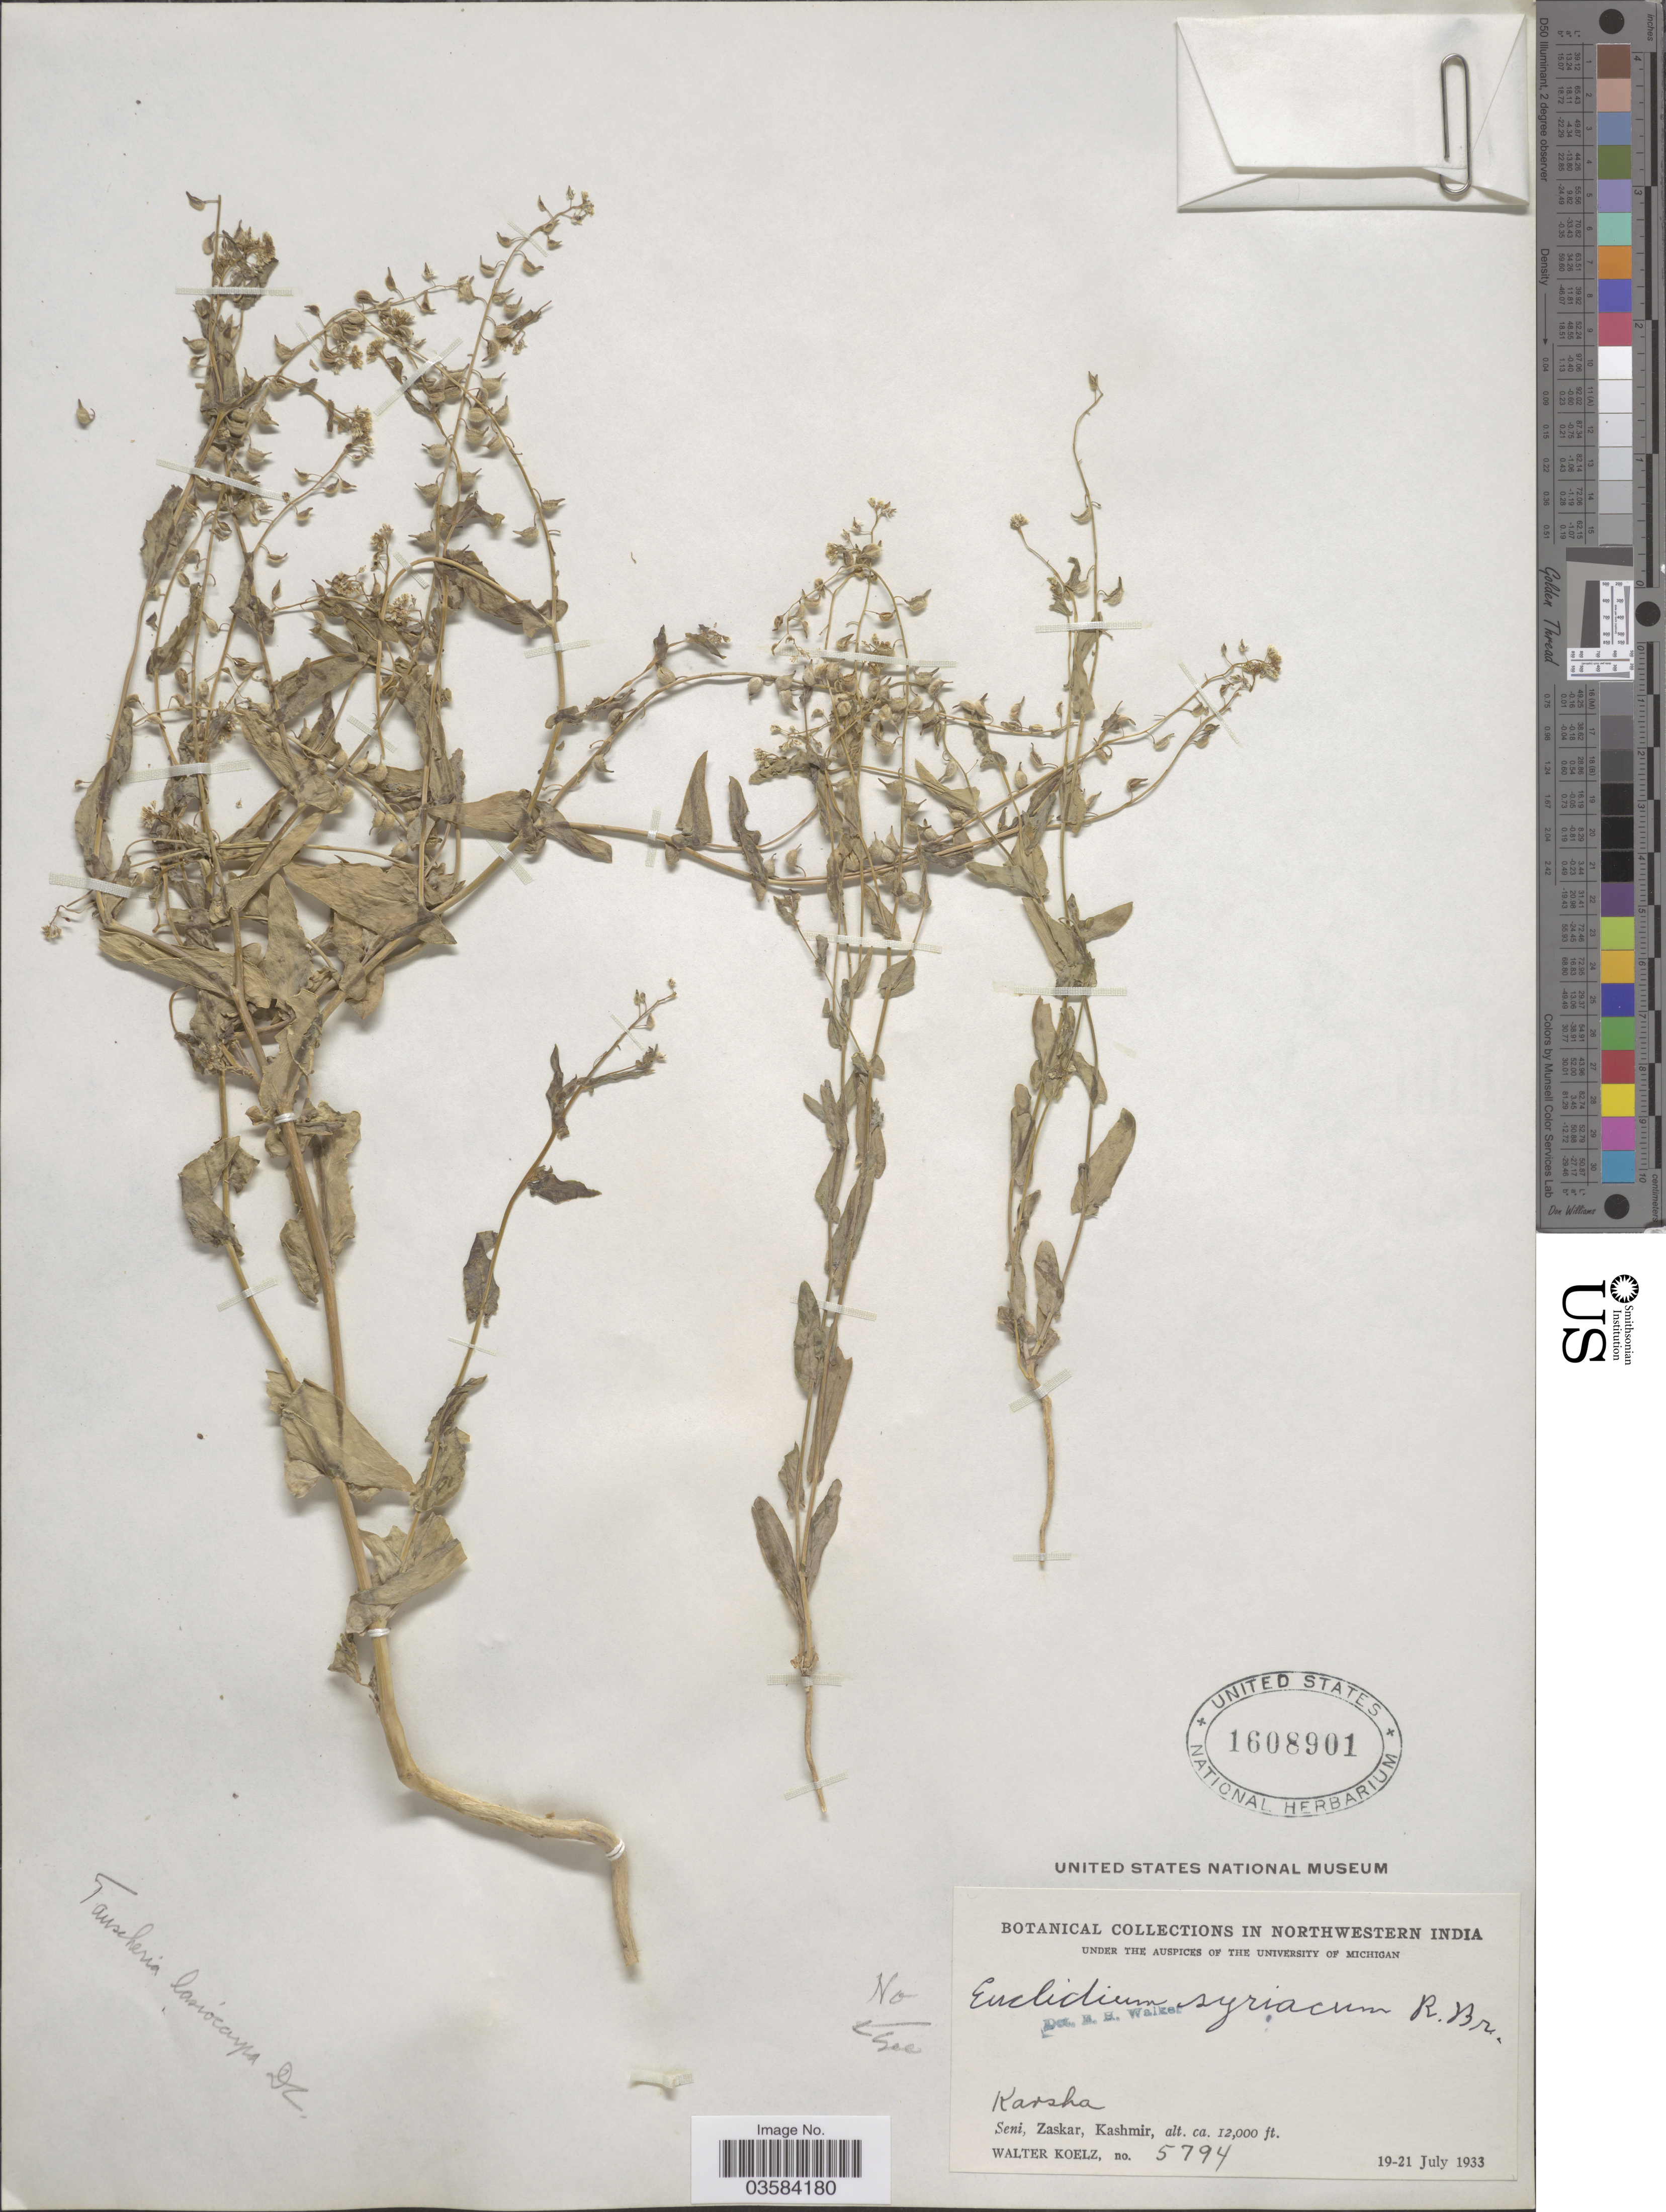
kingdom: Plantae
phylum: Tracheophyta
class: Magnoliopsida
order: Brassicales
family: Brassicaceae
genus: Tauscheria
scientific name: Tauscheria lasiocarpa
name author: Fisch. ex DC.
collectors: W. N. Koelz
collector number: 5794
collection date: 1933-07-19/1933-07-21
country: India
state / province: Jammu and Kashmir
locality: Northwestern India. Karsha. Seni, Zaskar, Kashmir.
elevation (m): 3658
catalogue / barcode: US 1608901